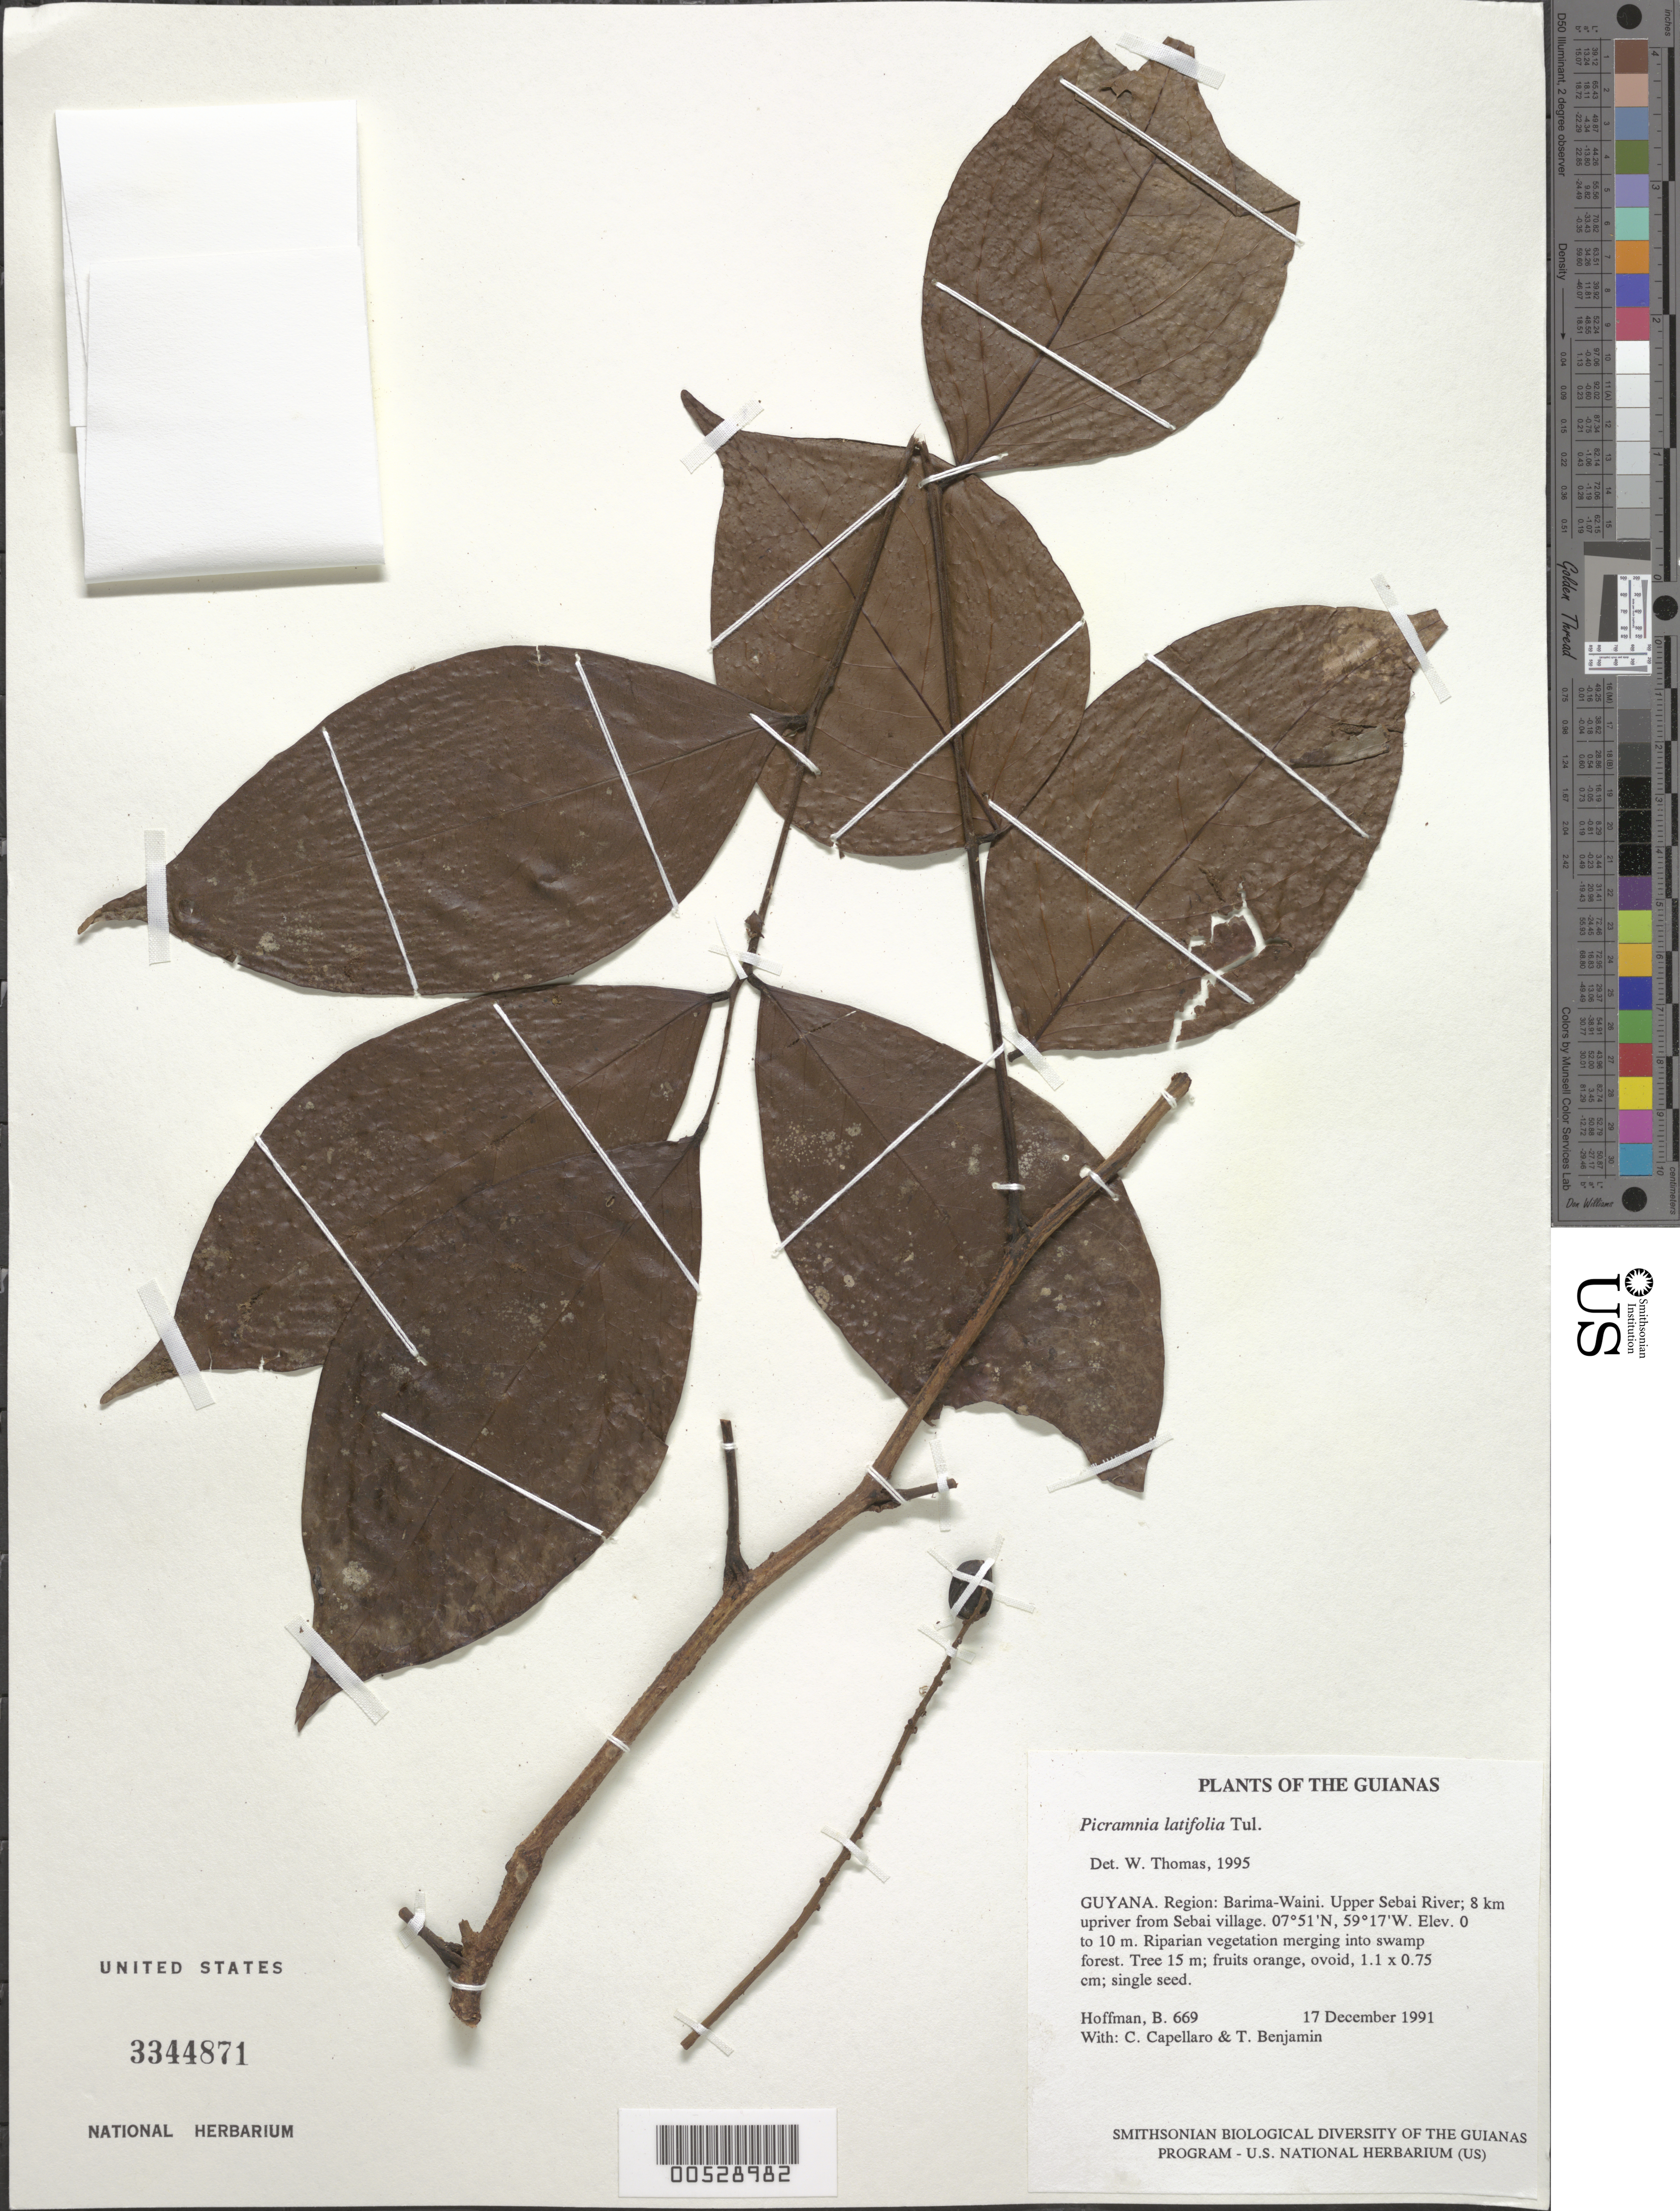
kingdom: Plantae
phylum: Tracheophyta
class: Magnoliopsida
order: Picramniales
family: Picramniaceae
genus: Picramnia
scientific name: Picramnia latifolia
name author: Tul.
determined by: Thomas, W. W., (NY), New York Botanical Garden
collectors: B. Hoffman, C. Capellaro & T. Benjamin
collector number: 669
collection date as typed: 17 December 1991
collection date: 1991-12-17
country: Guyana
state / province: Barima-Waini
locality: Upper Sebai River; 8 km upriver from Sebai Village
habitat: Riparian vegetation merging into swamp forest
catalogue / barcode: US 3344871